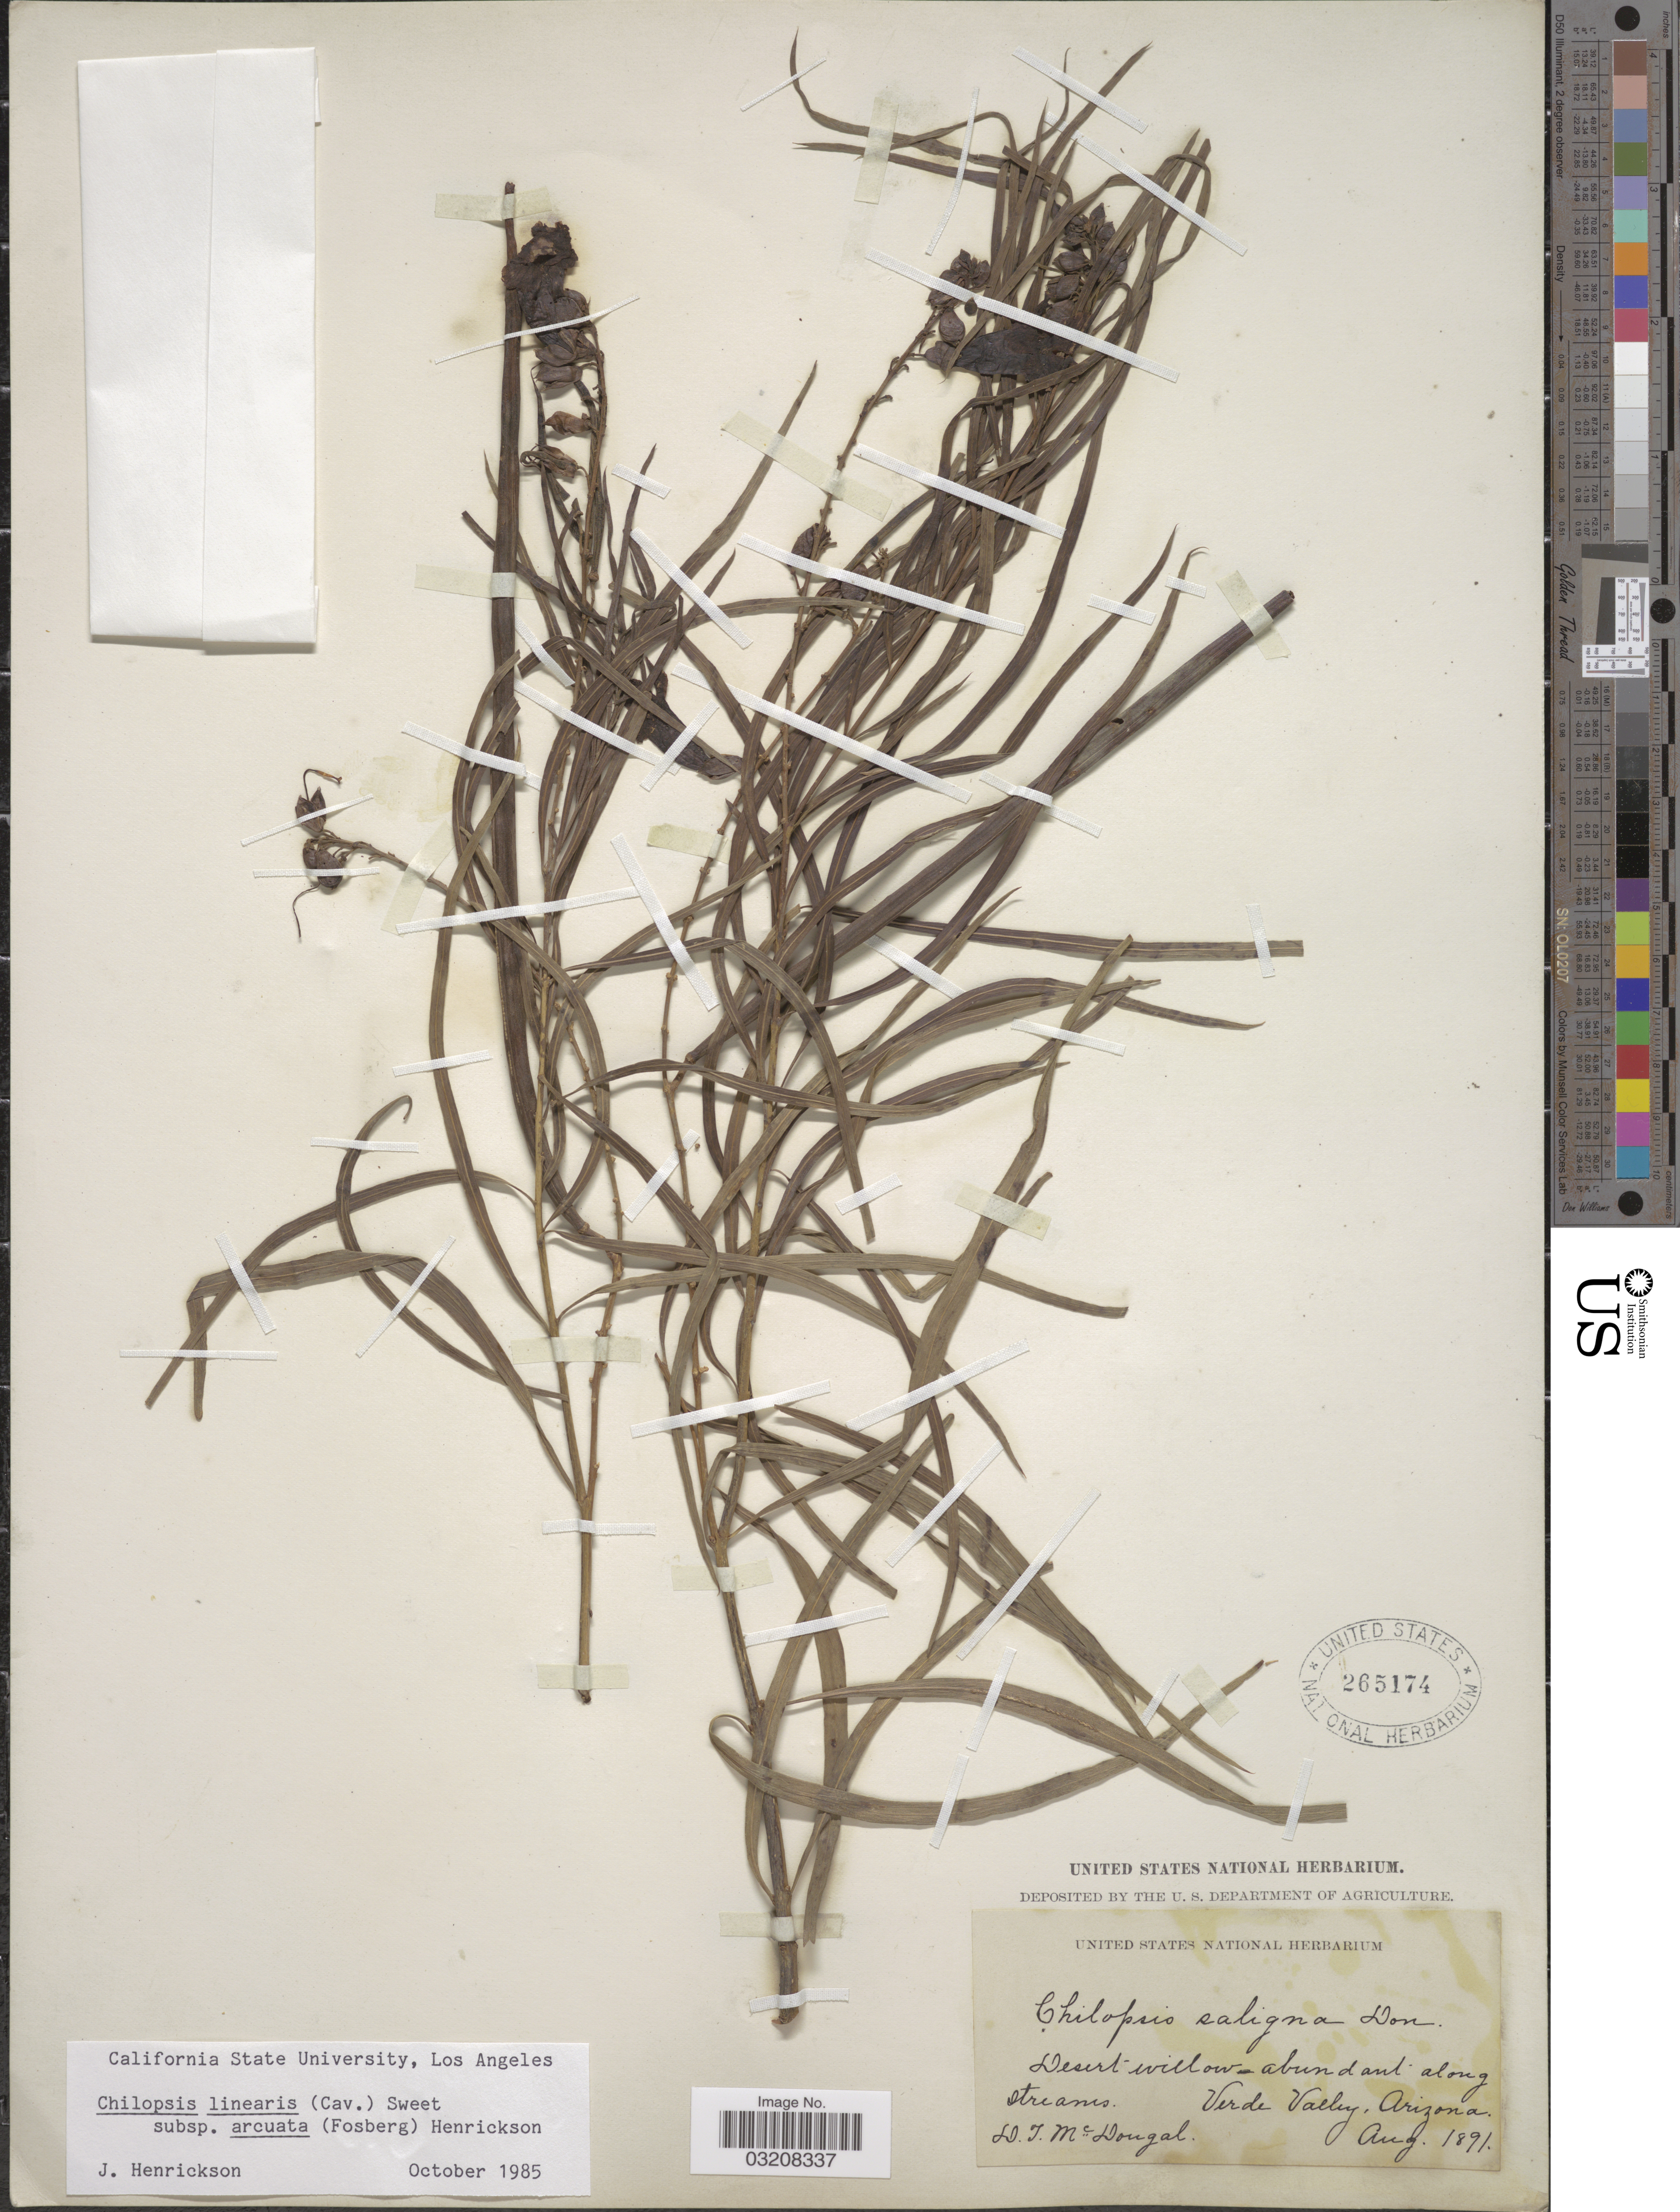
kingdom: Plantae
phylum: Tracheophyta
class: Magnoliopsida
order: Lamiales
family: Bignoniaceae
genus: Chilopsis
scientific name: Chilopsis linearis subsp. arcuata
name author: (Fosberg) Henrickson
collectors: D. McDougal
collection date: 1891-08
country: United States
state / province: Arizona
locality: Verde Valley.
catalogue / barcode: US 265174